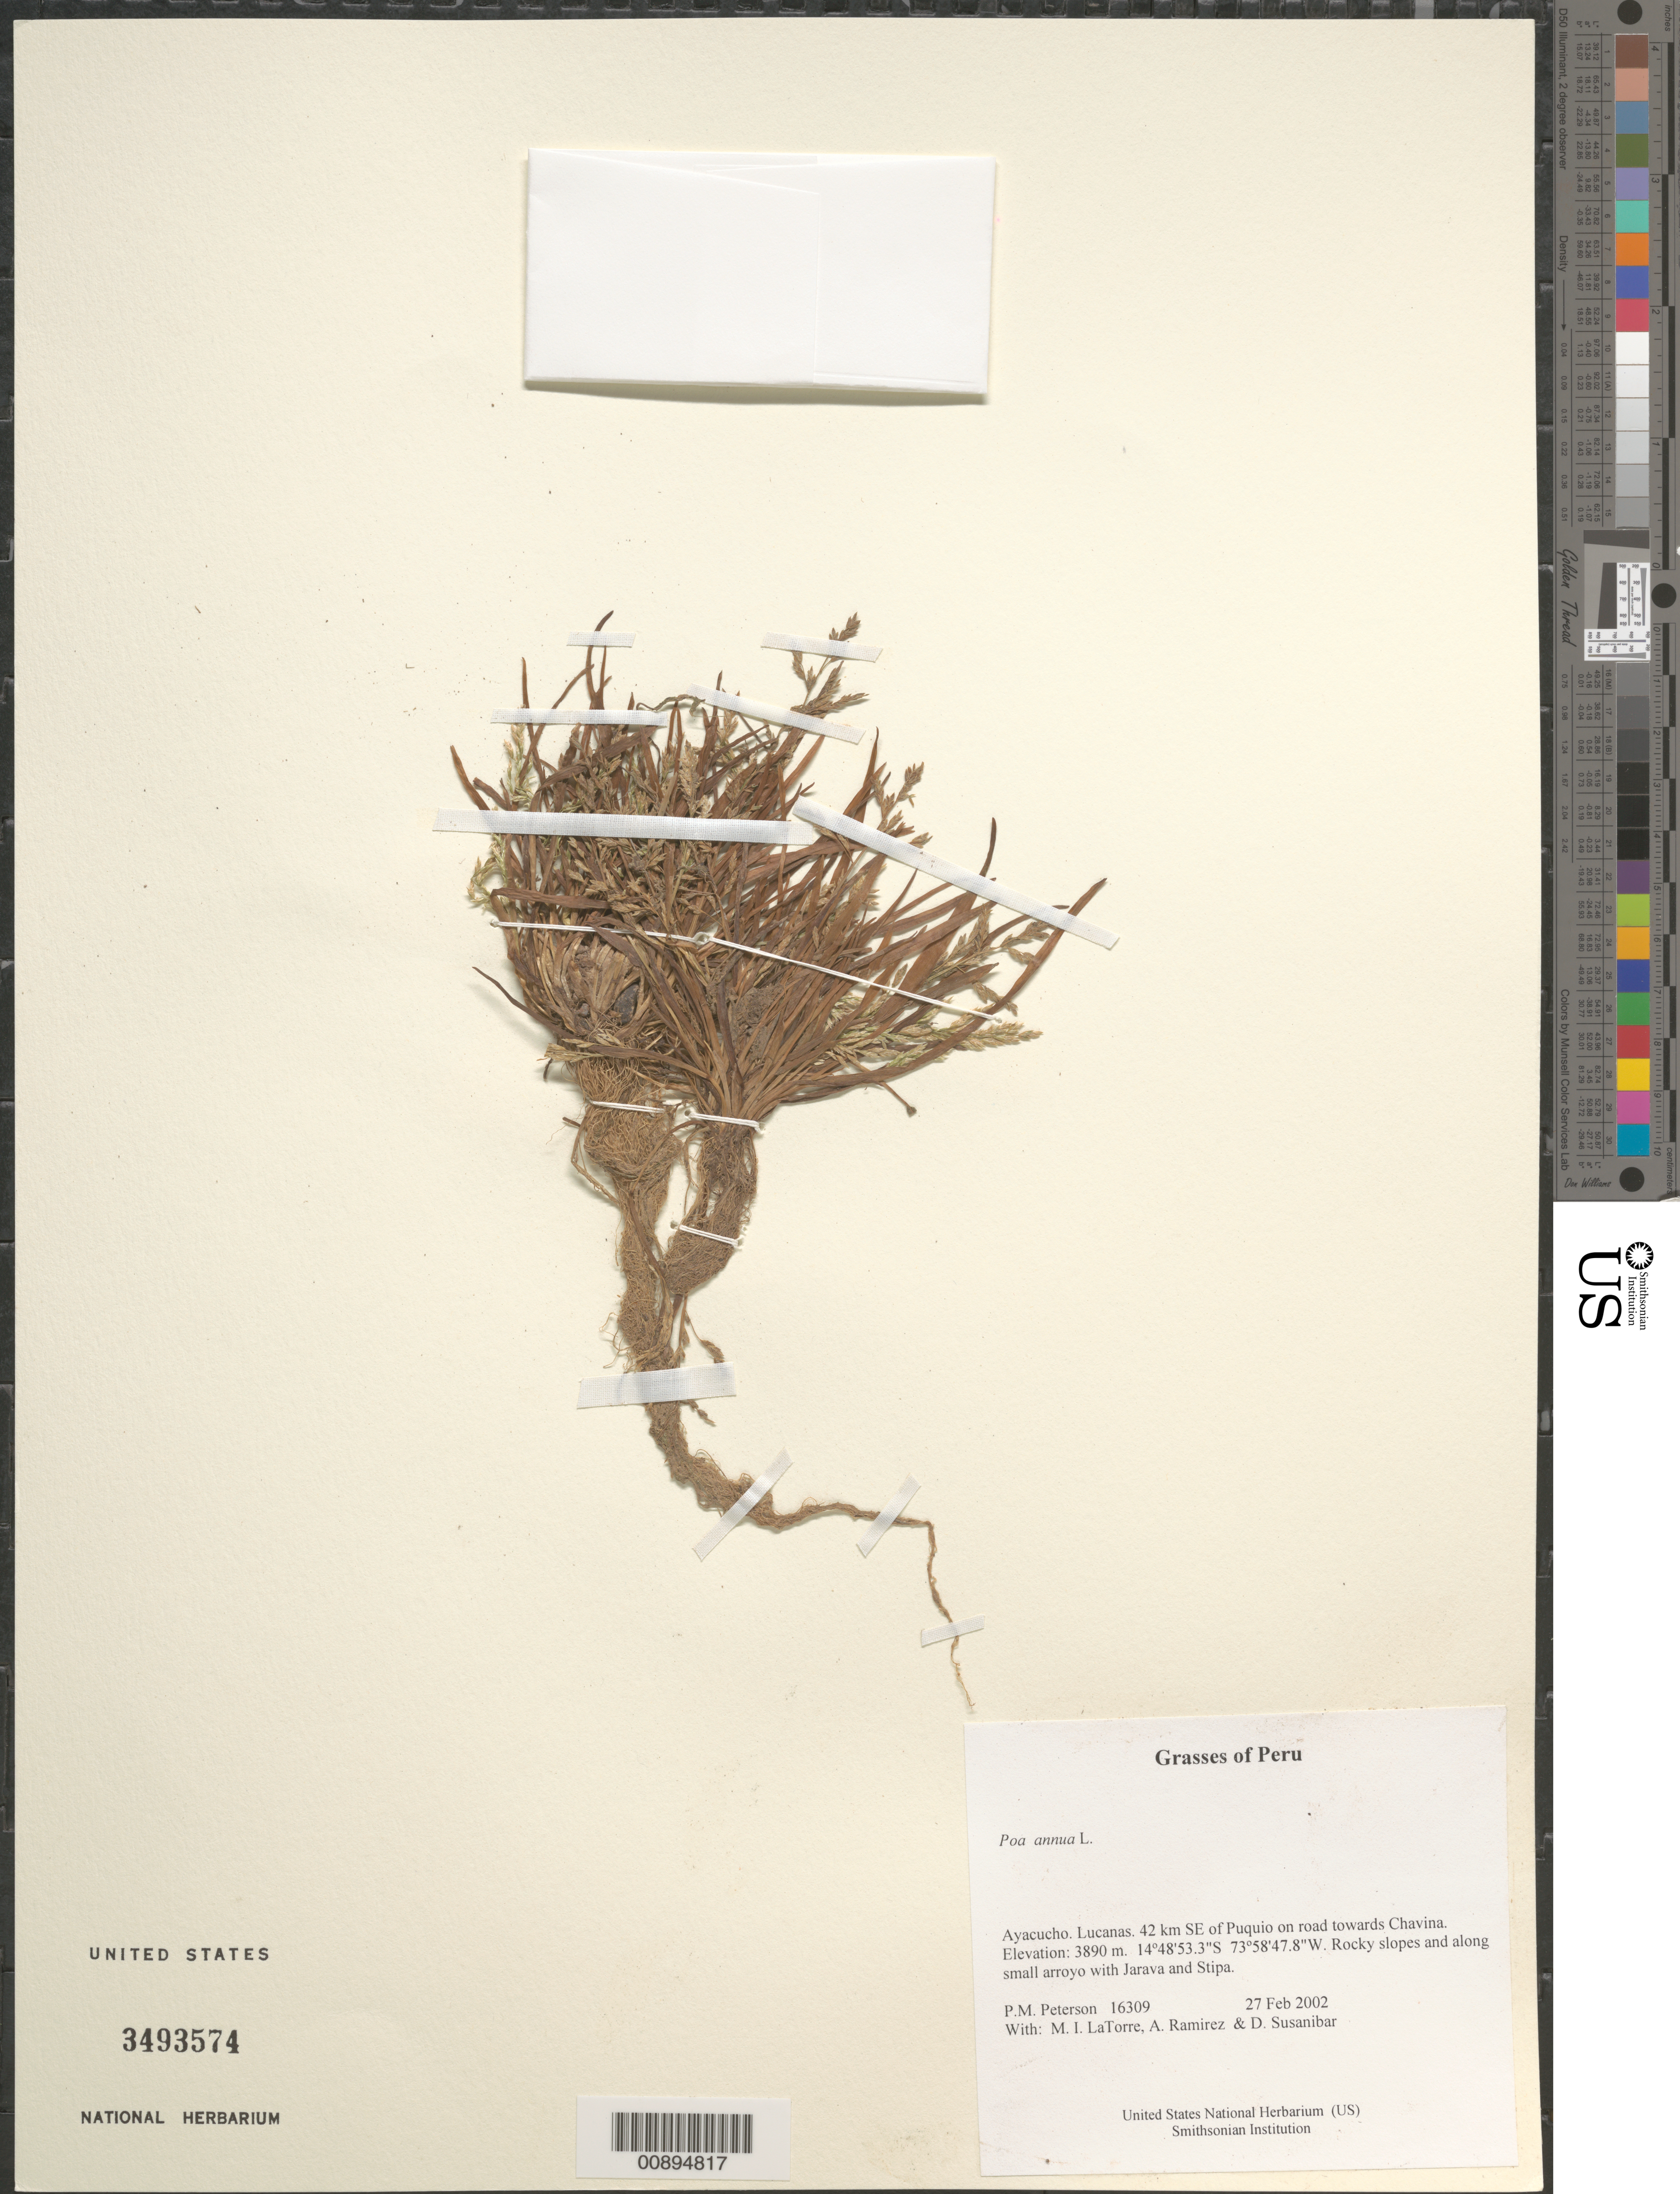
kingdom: Plantae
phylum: Tracheophyta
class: Liliopsida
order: Poales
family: Poaceae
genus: Poa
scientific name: Poa annua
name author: L.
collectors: P. M. Peterson, M. I. La Torre, A. Ramírez & D. Susanibar Cruz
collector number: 16309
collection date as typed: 27 Feb 2002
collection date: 2002-02-27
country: Peru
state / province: Ayacucho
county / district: Lucanas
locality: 42 km SE of Puquio on road towards Chavina.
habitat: Rocky slopes and along small arroyo with ~Jarava and Stipa~.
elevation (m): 3890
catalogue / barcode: US 3493574